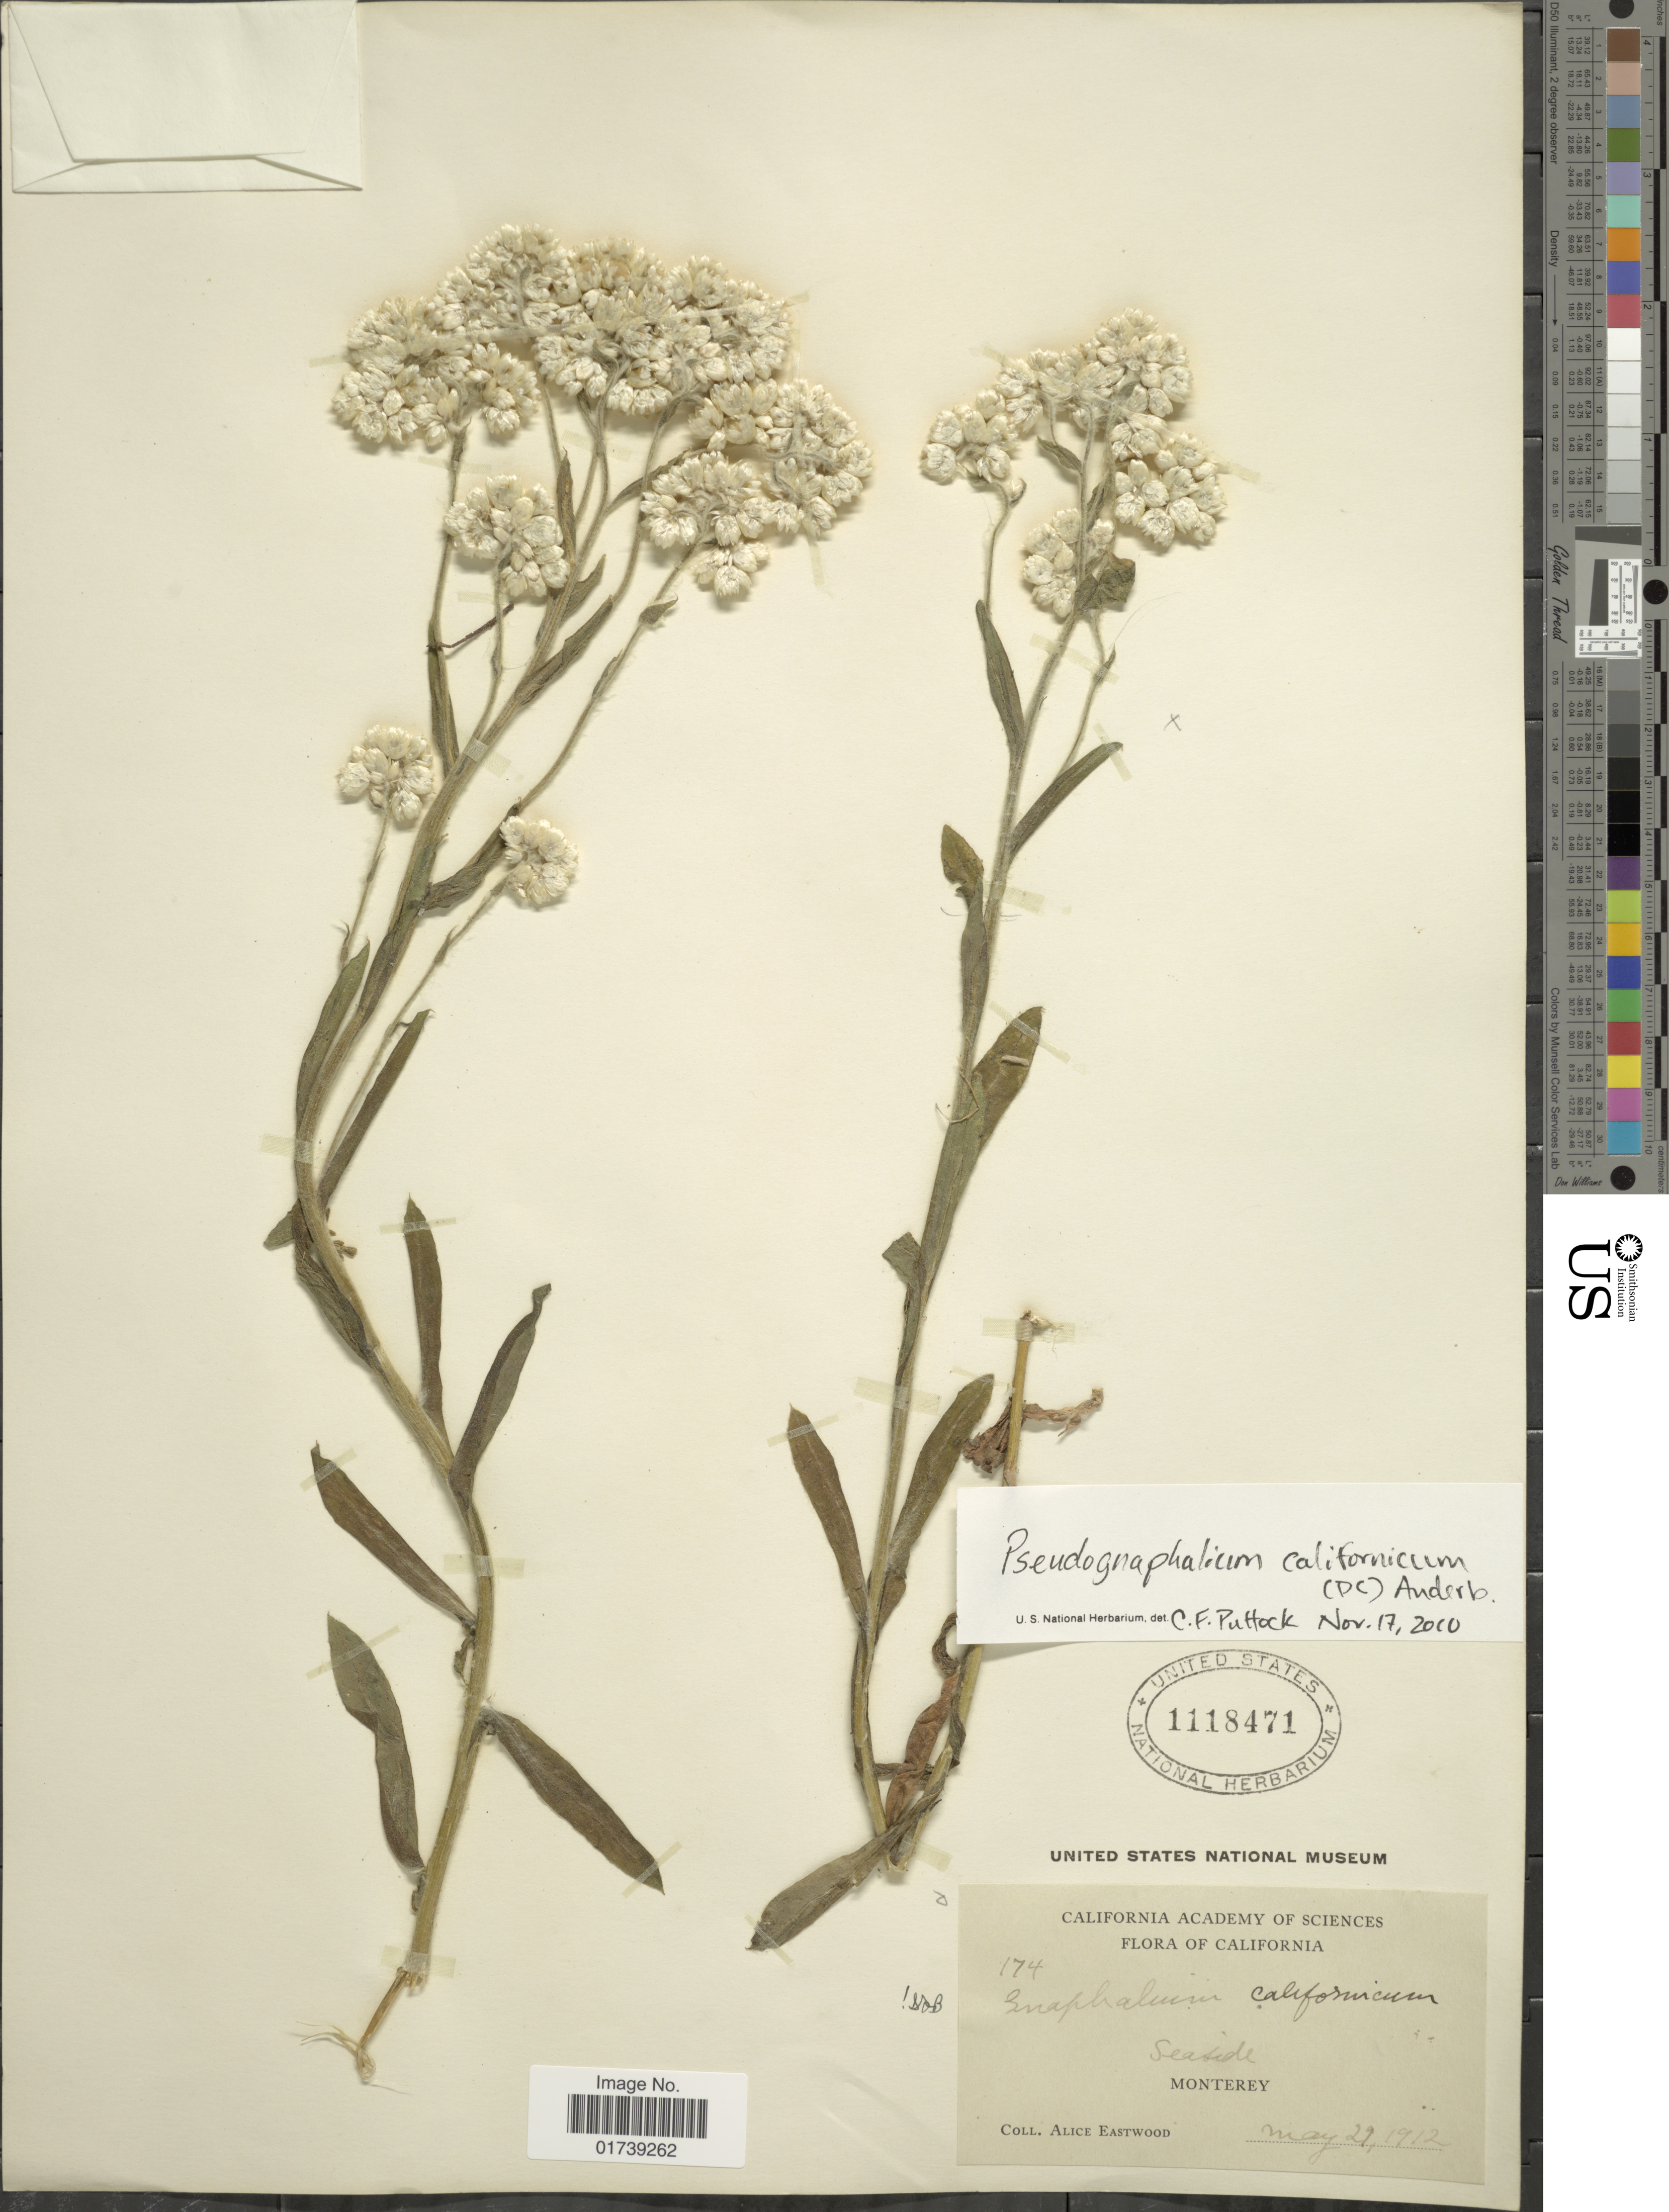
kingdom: Plantae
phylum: Tracheophyta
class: Magnoliopsida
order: Asterales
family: Asteraceae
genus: Pseudognaphalium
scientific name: Pseudognaphalium californicum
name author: (DC.) Anderb.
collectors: A. Eastwood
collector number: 174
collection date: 1912-05-29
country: United States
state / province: California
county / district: Monterey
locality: Seaside, Monterey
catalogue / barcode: US 1118471